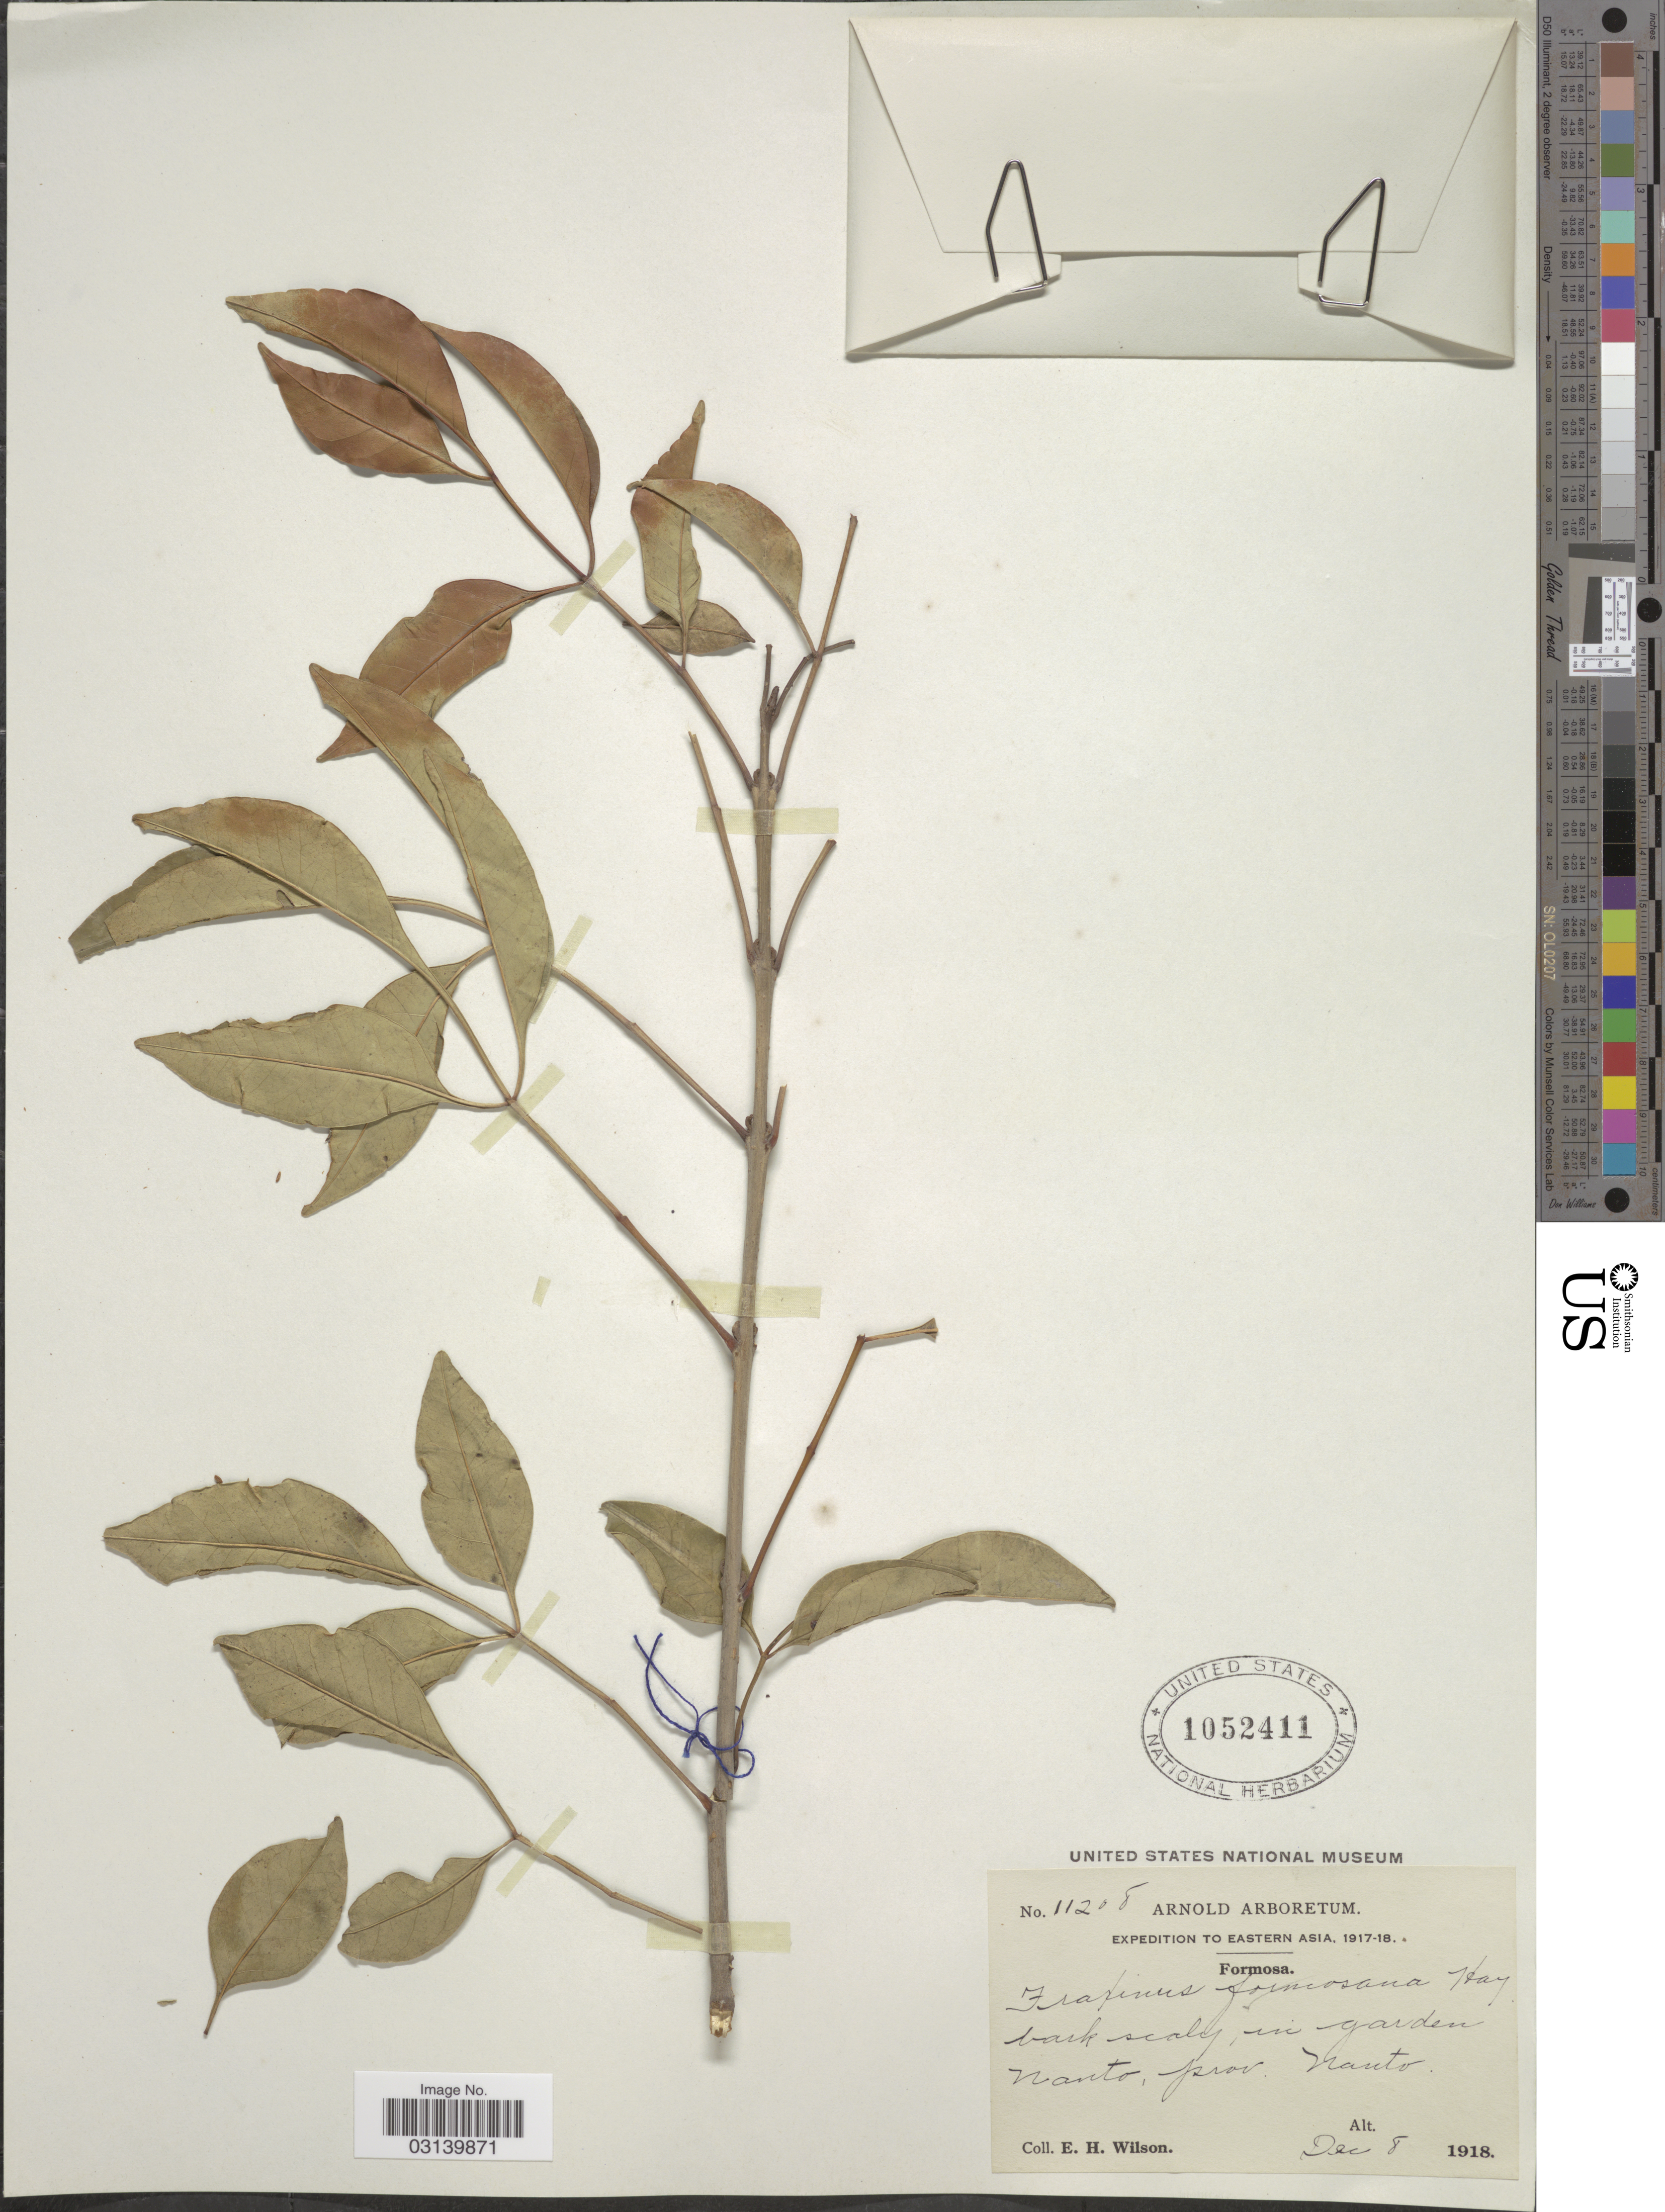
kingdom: Plantae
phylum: Tracheophyta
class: Magnoliopsida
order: Lamiales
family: Oleaceae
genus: Fraxinus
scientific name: Fraxinus formosana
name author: Hayata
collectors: E. Wilson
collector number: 11208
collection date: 1918-12-08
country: Taiwan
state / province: Nantou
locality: Eastern Asia, Formosa, in garden Nanto, prov. Nanto.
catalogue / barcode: US 1052411